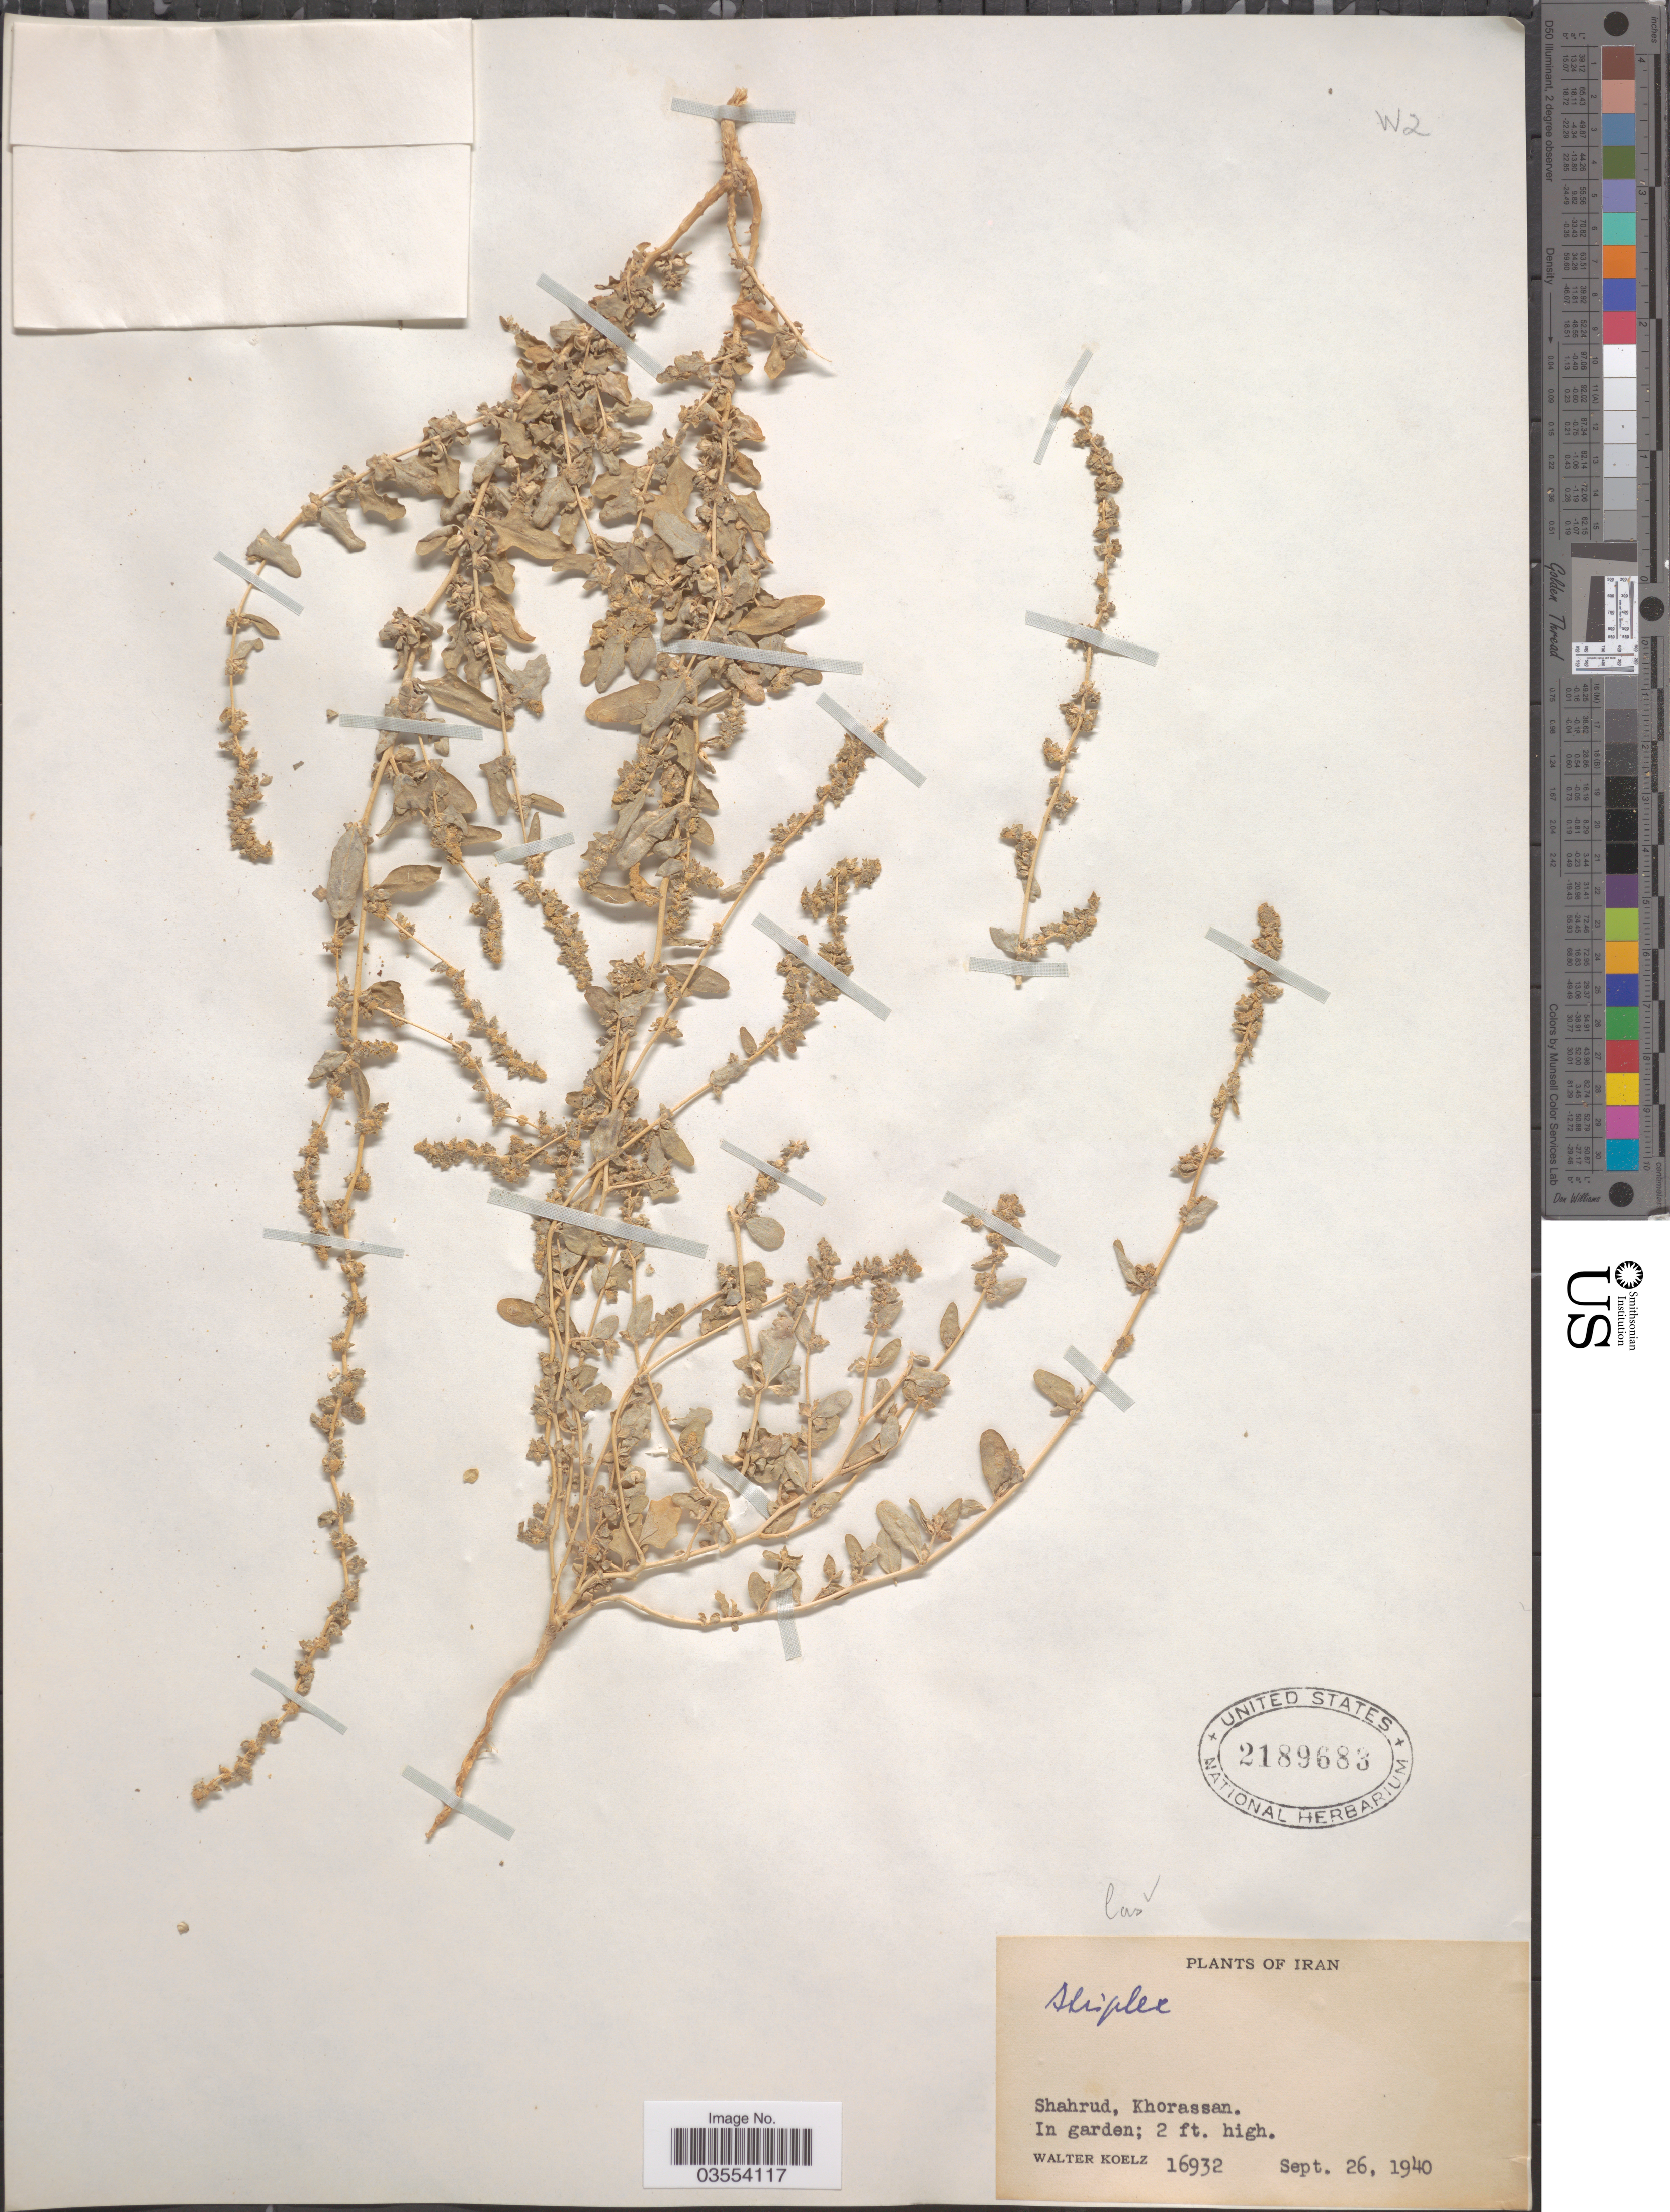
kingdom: Plantae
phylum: Tracheophyta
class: Magnoliopsida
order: Caryophyllales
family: Amaranthaceae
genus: Atriplex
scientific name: Atriplex sp.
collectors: W. N. Koelz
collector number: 16932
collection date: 1940-09-26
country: Iran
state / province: Khorasan [obsolete]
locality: Shahrud, Khorassan. In garden.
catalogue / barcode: US 2189683